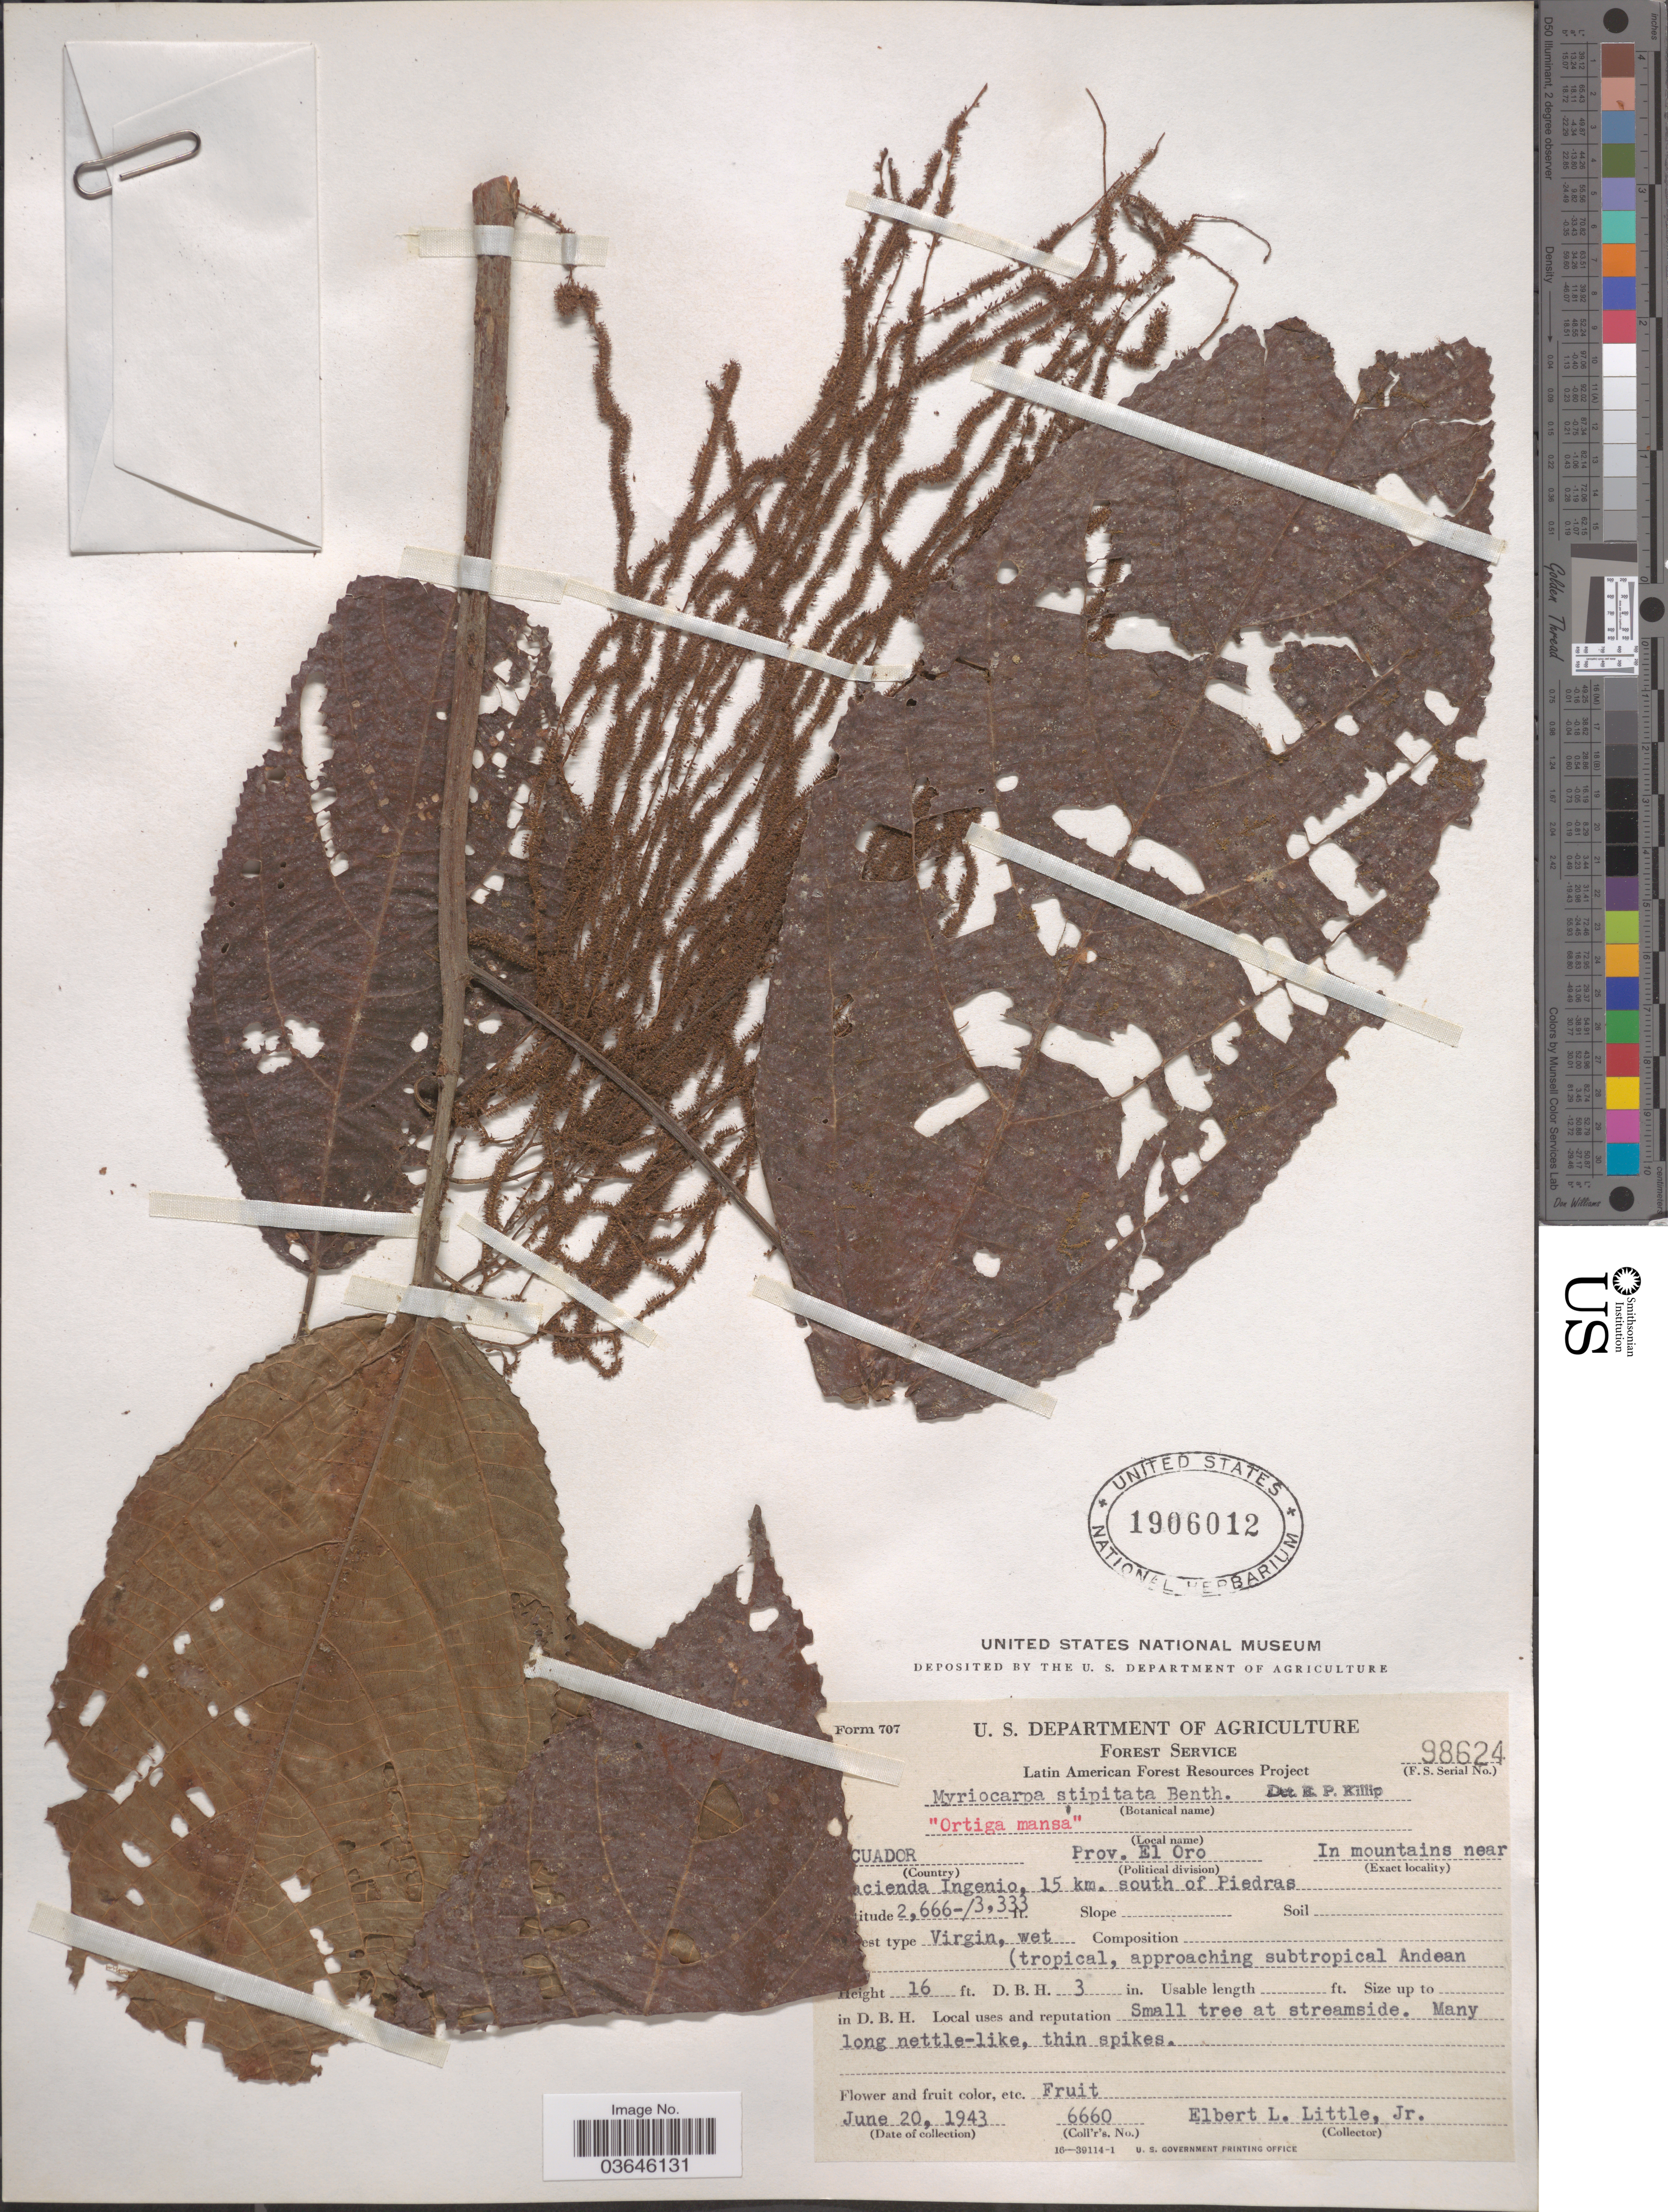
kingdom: Plantae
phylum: Tracheophyta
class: Magnoliopsida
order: Rosales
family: Urticaceae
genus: Myriocarpa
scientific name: Myriocarpa stipitata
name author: Benth.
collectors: E. L. Little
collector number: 6660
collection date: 1943-06-20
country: Ecuador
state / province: El Oro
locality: In mountains near Hacienda Ingenio, 15 km. south of Piedras.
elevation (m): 813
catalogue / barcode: US 1906012